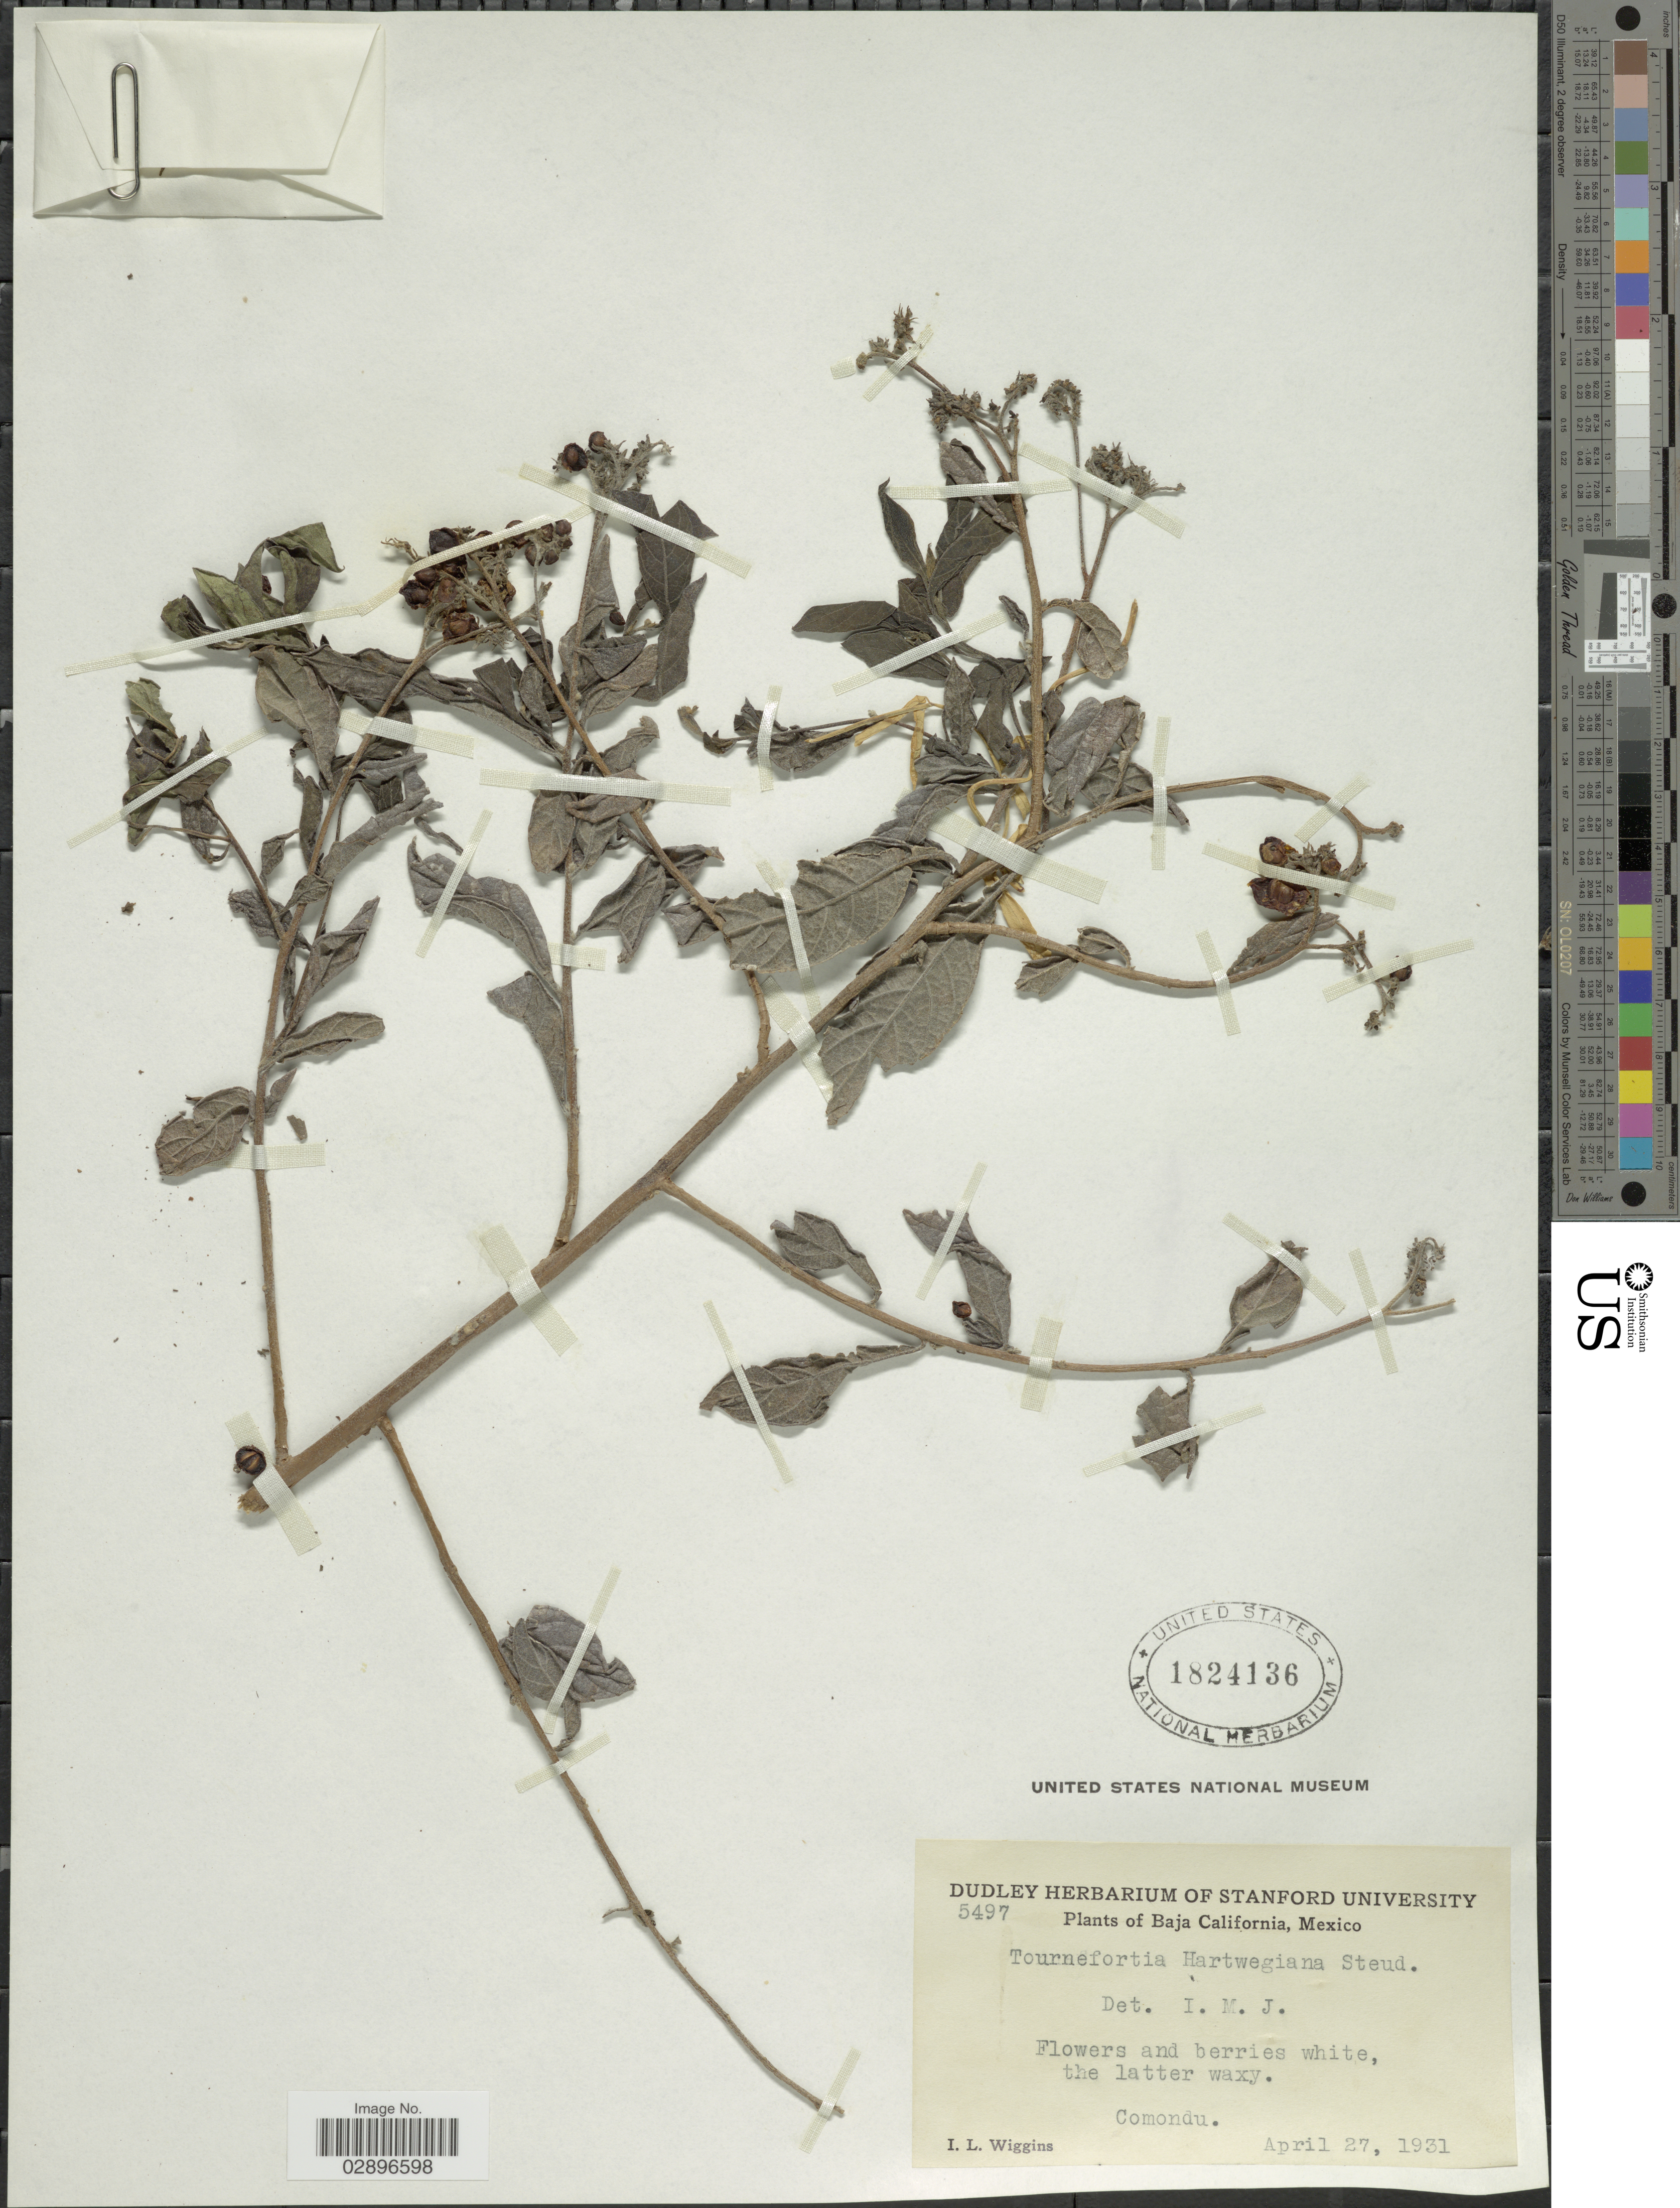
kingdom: Plantae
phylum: Tracheophyta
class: Magnoliopsida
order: Boraginales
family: Heliotropiaceae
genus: Tournefortia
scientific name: Tournefortia hartwegiana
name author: Steud.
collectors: I. L. Wiggins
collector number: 5497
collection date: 1931-04-27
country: Mexico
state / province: Baja California Sur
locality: Comondu.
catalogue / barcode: US 1824136